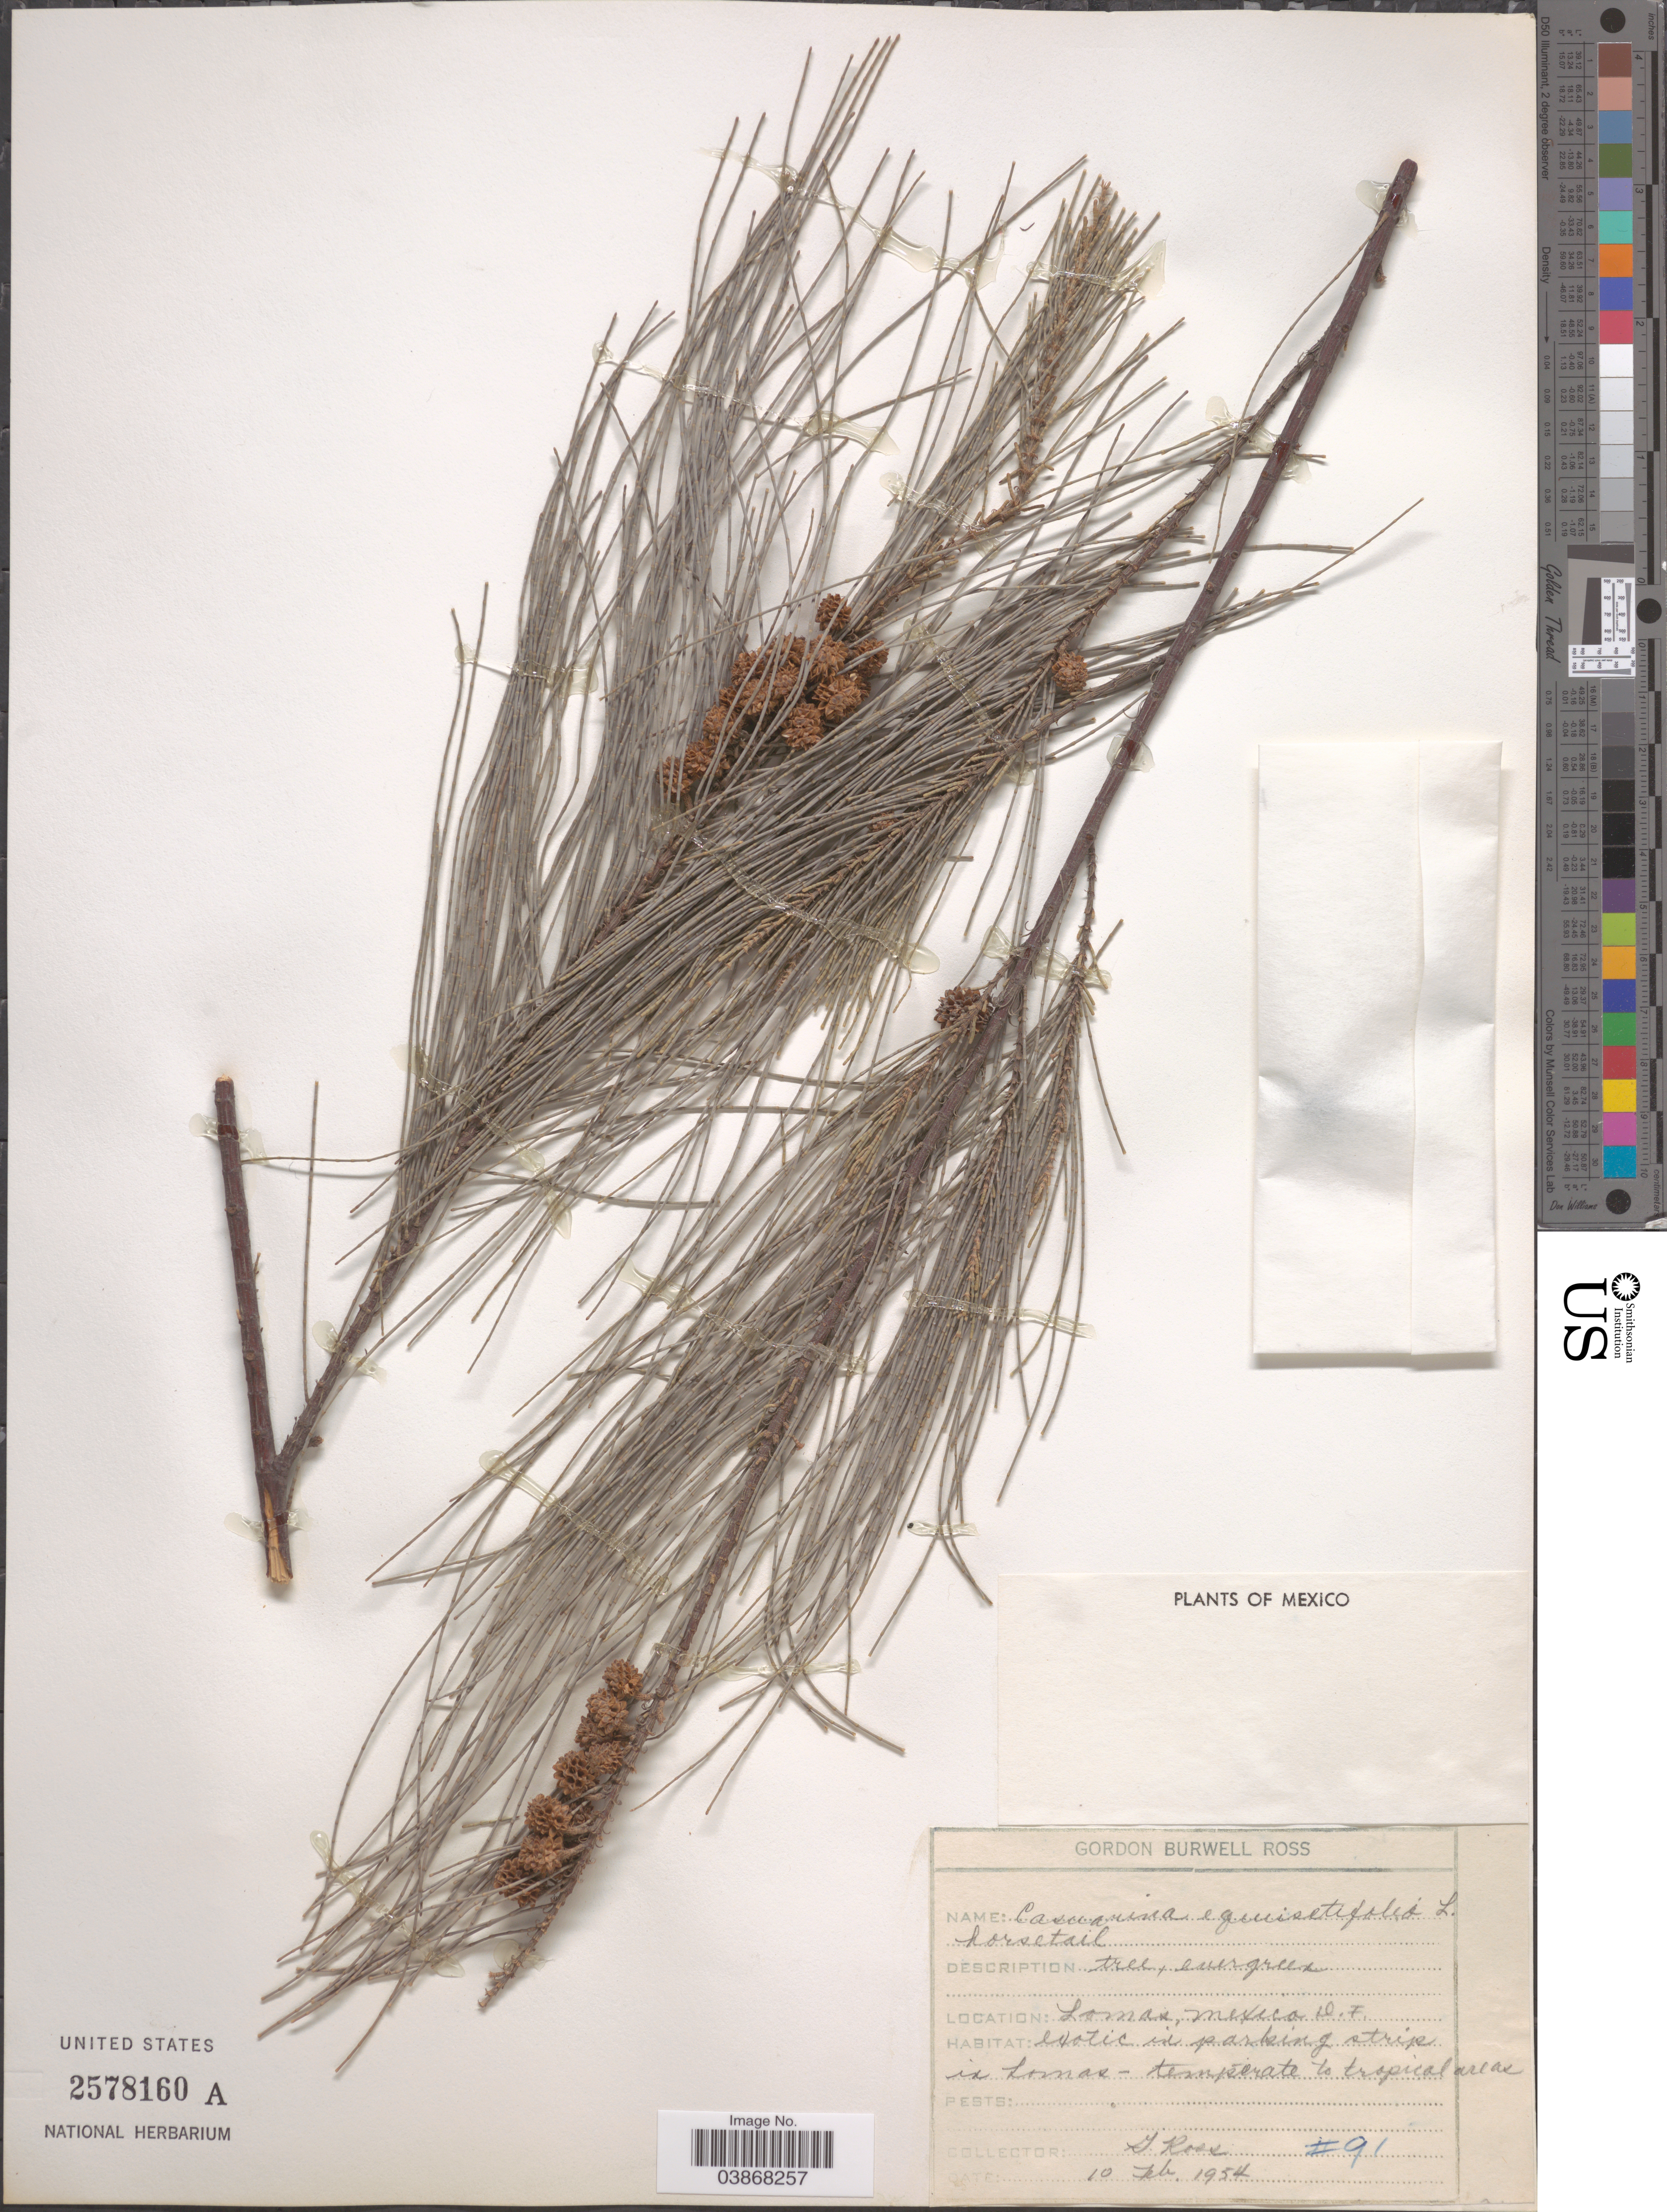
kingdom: Plantae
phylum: Tracheophyta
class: Magnoliopsida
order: Fagales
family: Casuarinaceae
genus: Casuarina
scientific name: Casuarina equisetifolia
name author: L.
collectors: G. B. Ross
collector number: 91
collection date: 1954-02-10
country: Mexico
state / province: Distrito Federal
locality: Lomas.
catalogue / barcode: US 2578160A